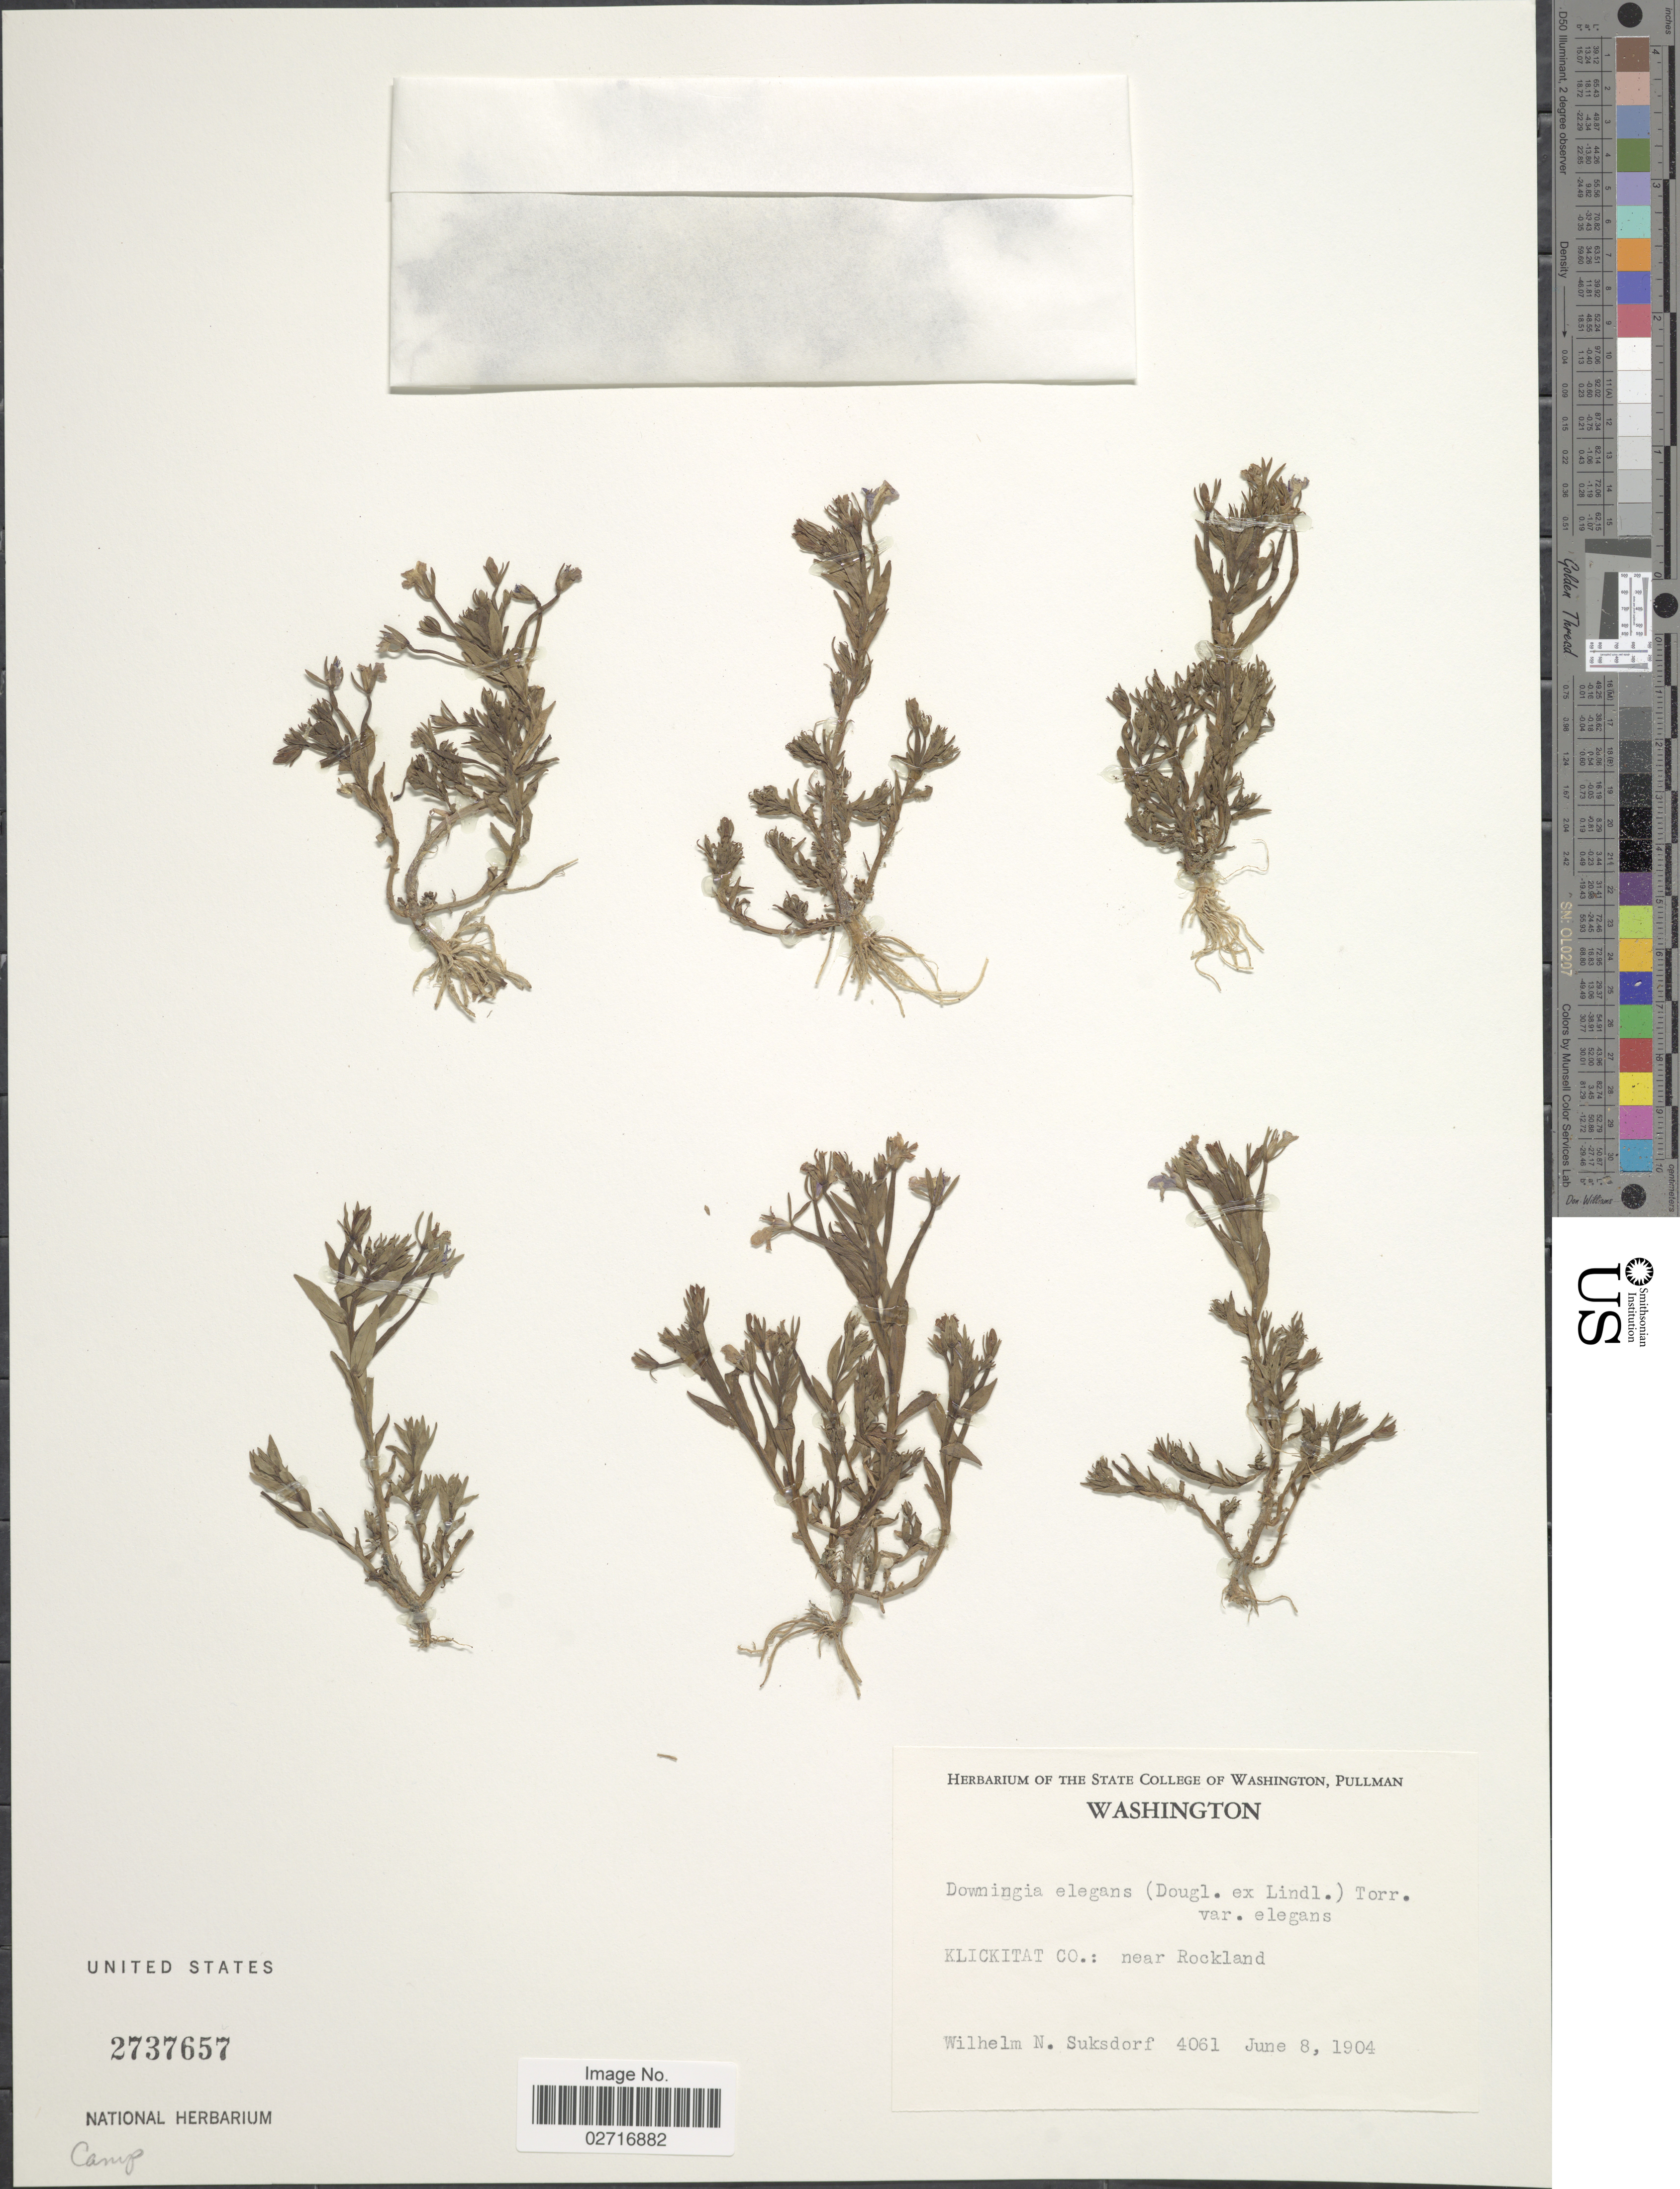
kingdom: Plantae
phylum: Tracheophyta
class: Magnoliopsida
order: Asterales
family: Campanulaceae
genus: Downingia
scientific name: Downingia elegans var. elegans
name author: (Douglas ex Lindl.) Torr. ex A. Gray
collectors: W. N. Suksdorf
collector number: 4061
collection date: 1904-06-08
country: United States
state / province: Washington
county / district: Klickitat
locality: Klickitat Co.: near Rockland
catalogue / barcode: US 2737657